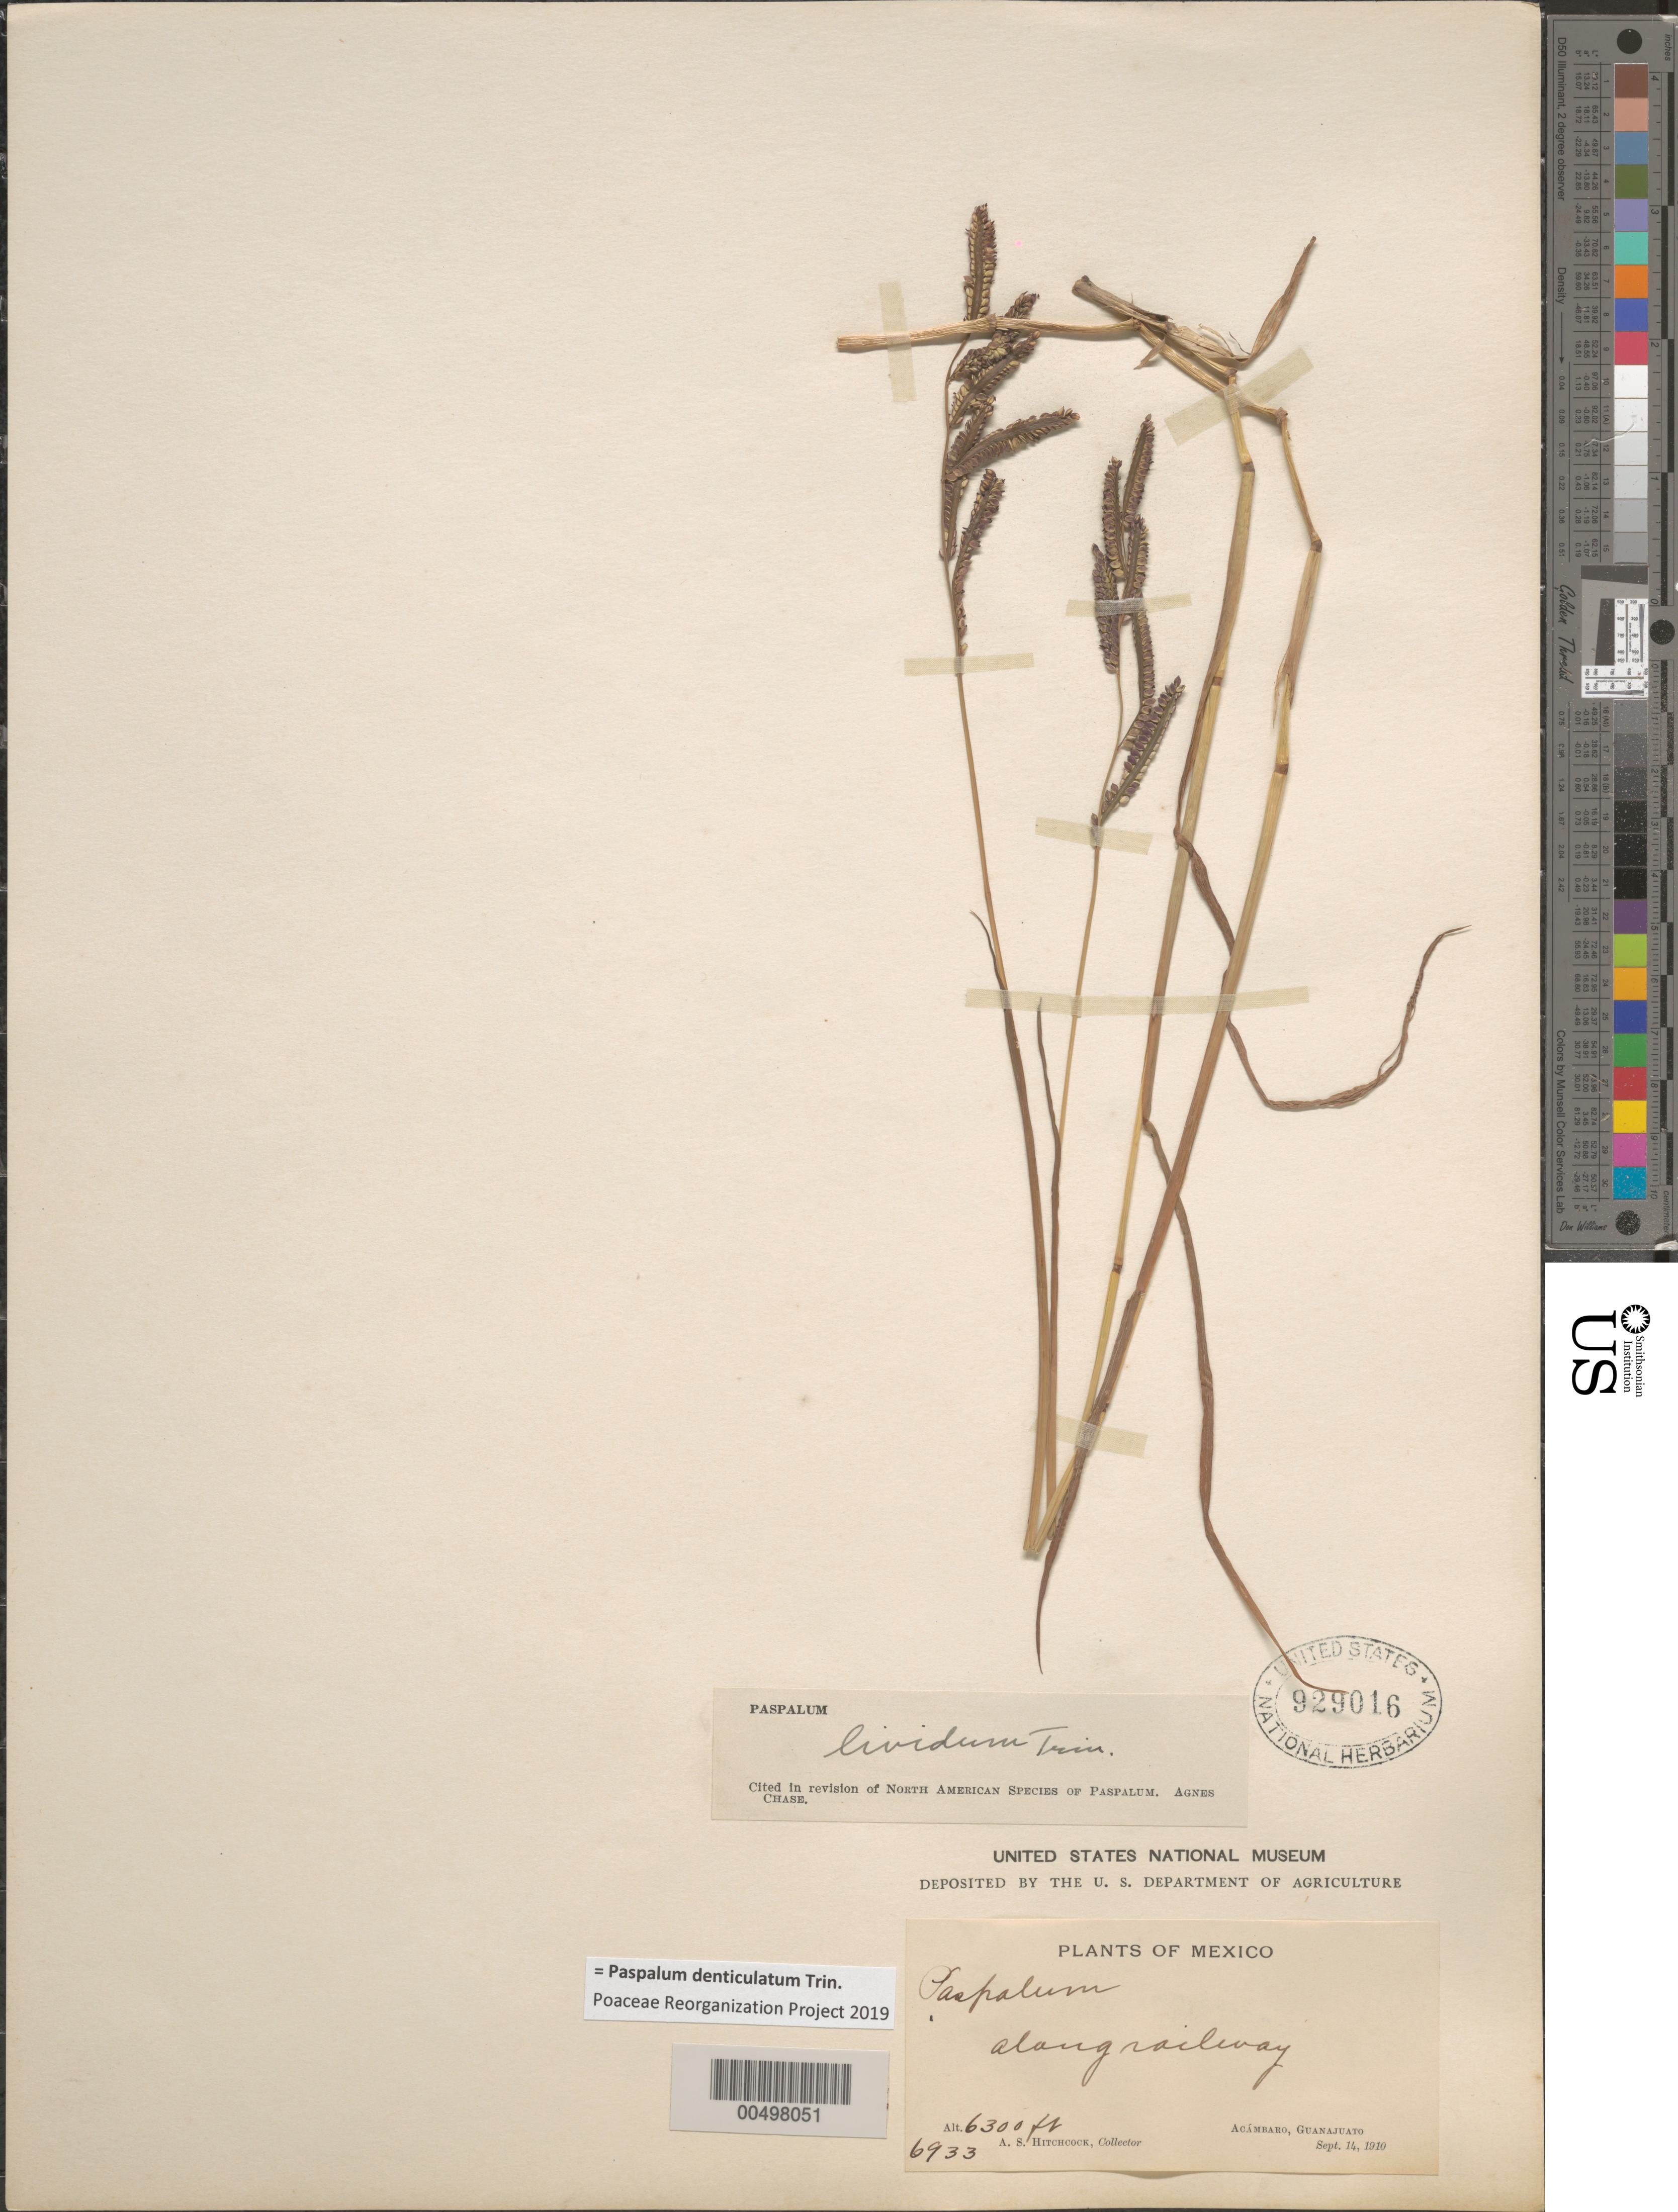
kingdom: Plantae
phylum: Tracheophyta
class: Liliopsida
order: Poales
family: Poaceae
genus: Paspalum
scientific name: Paspalum lividum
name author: Trin. in Schltdl.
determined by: Chase, [M.] Agnes, (US)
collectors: A. S. Hitchcock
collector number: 6933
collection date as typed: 14 Sep 1910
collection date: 1910-09-14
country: Mexico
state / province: Guanajuato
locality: Acámbaro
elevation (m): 1920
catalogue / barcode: US 929016